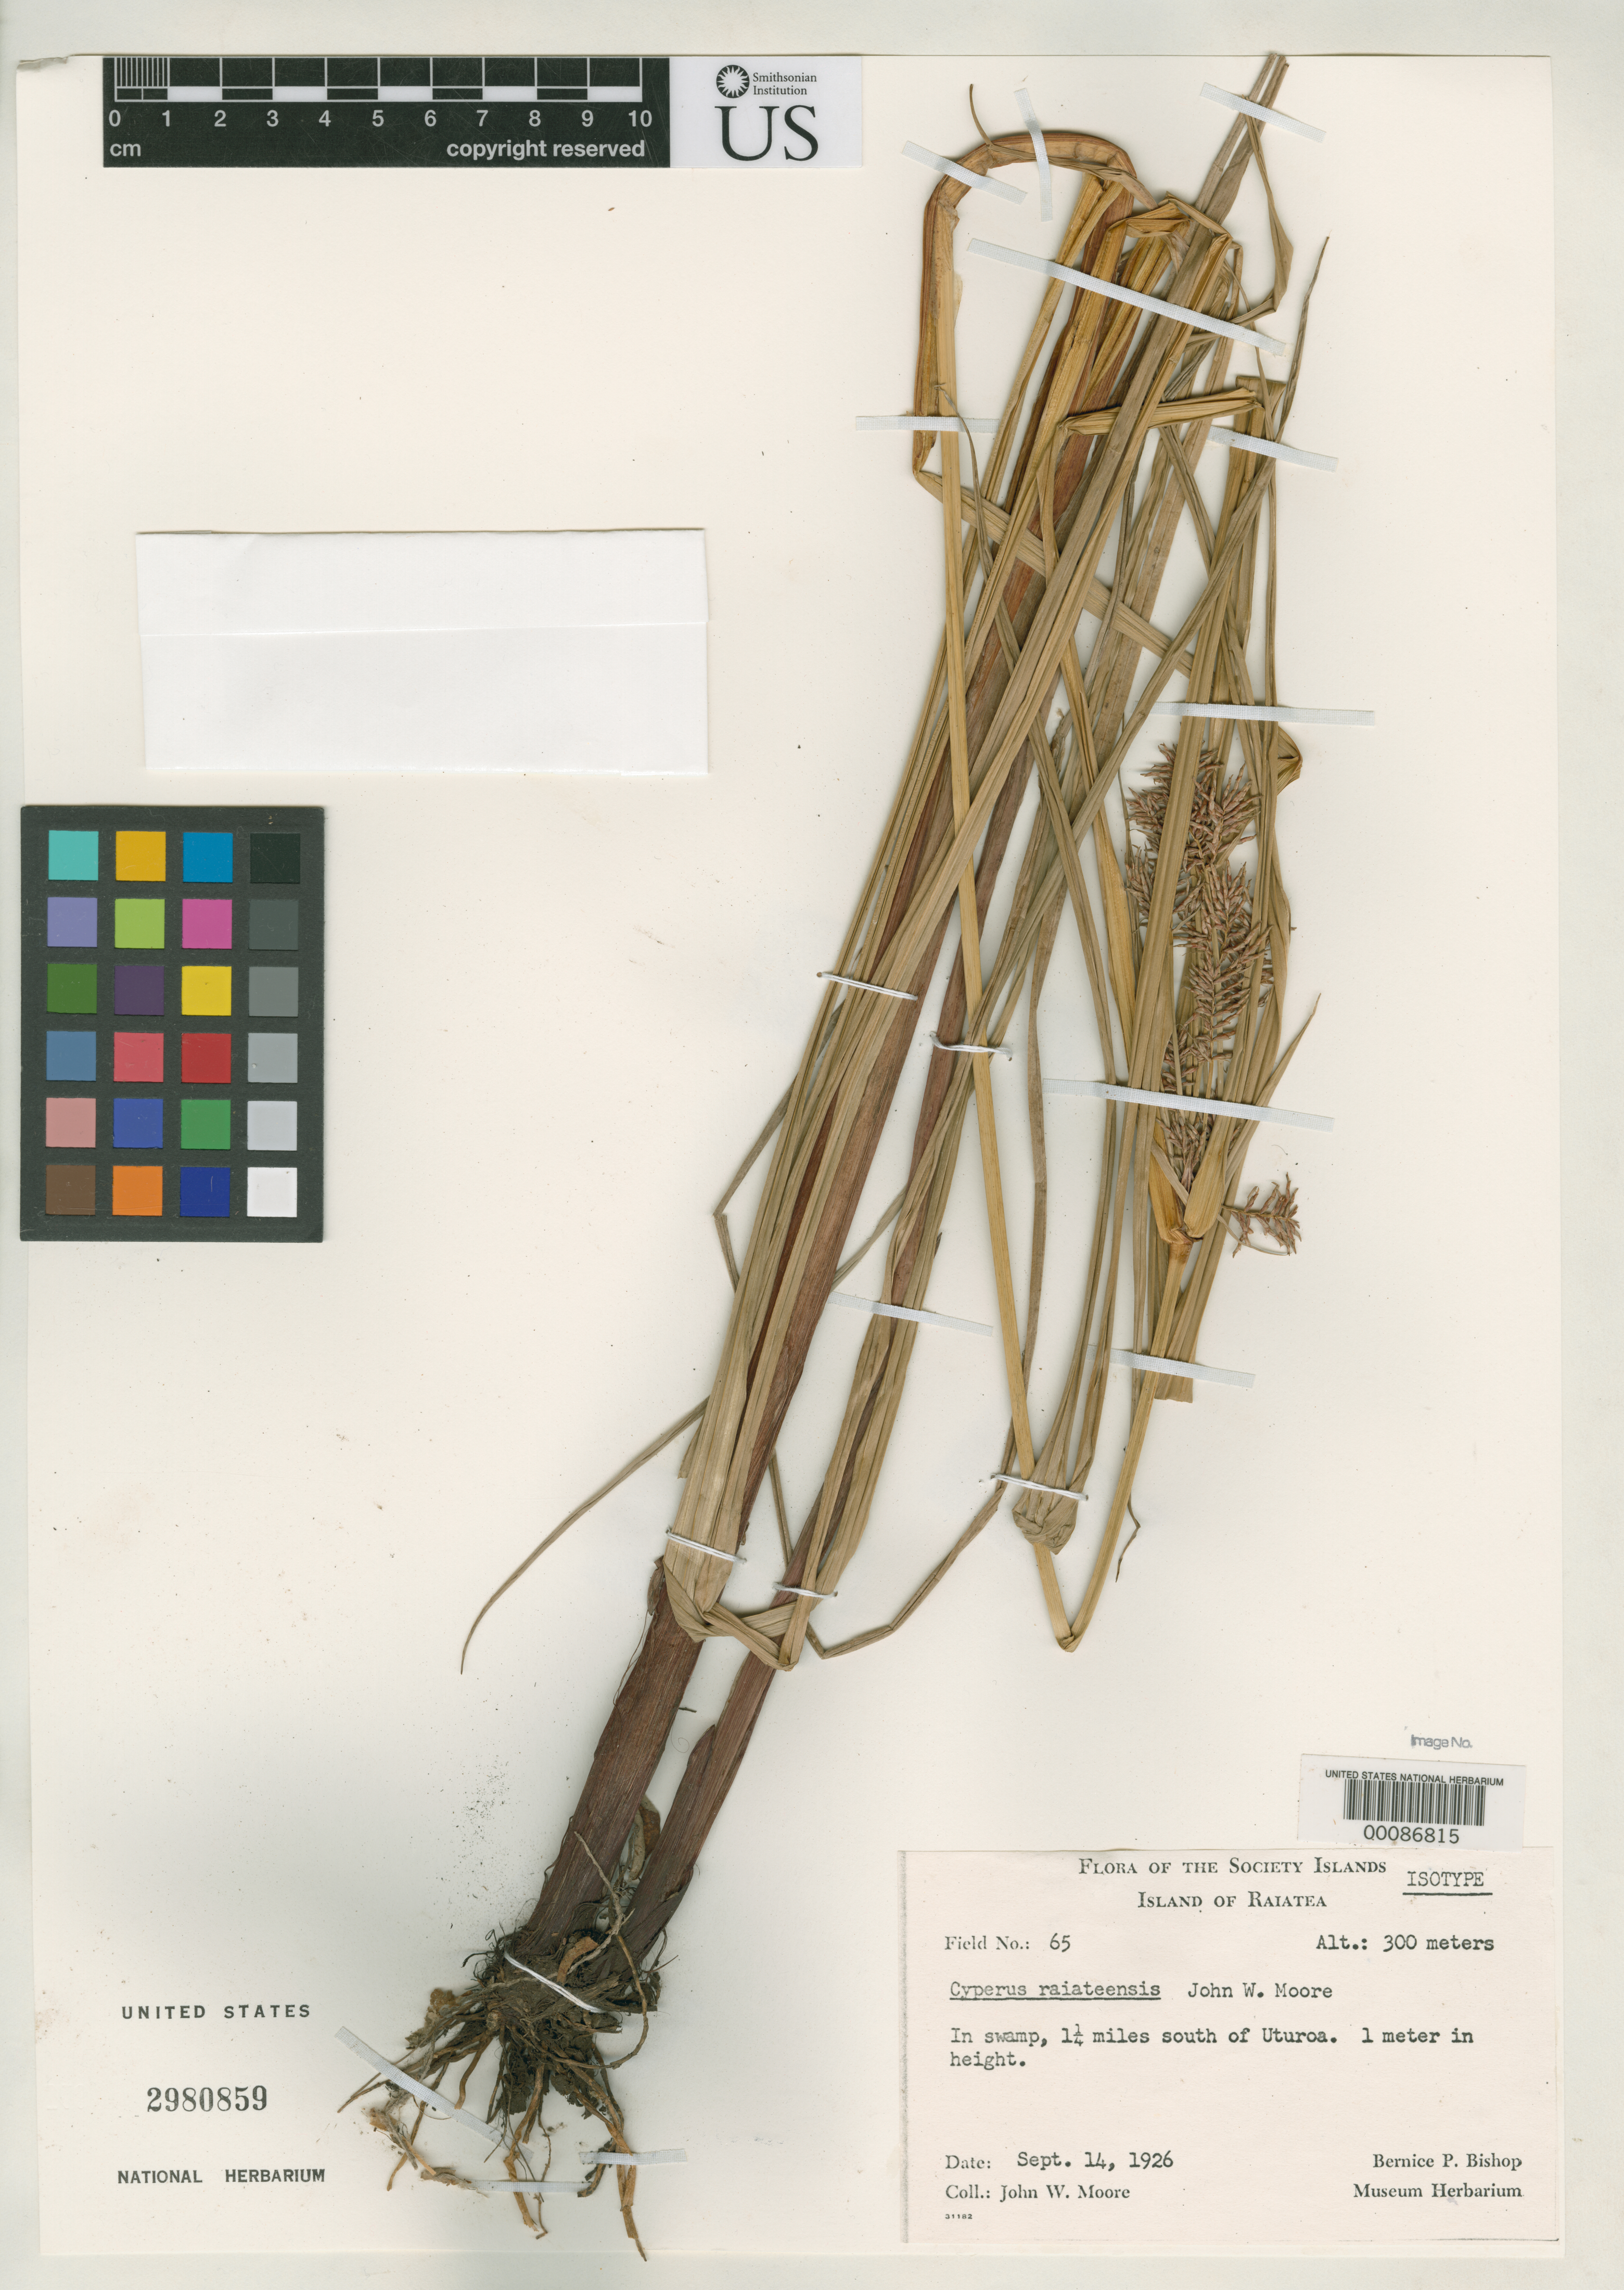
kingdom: Plantae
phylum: Tracheophyta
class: Liliopsida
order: Poales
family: Cyperaceae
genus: Cyperus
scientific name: Cyperus raiateensis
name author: J.W. Moore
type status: Isotype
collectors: J. W. Moore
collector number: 65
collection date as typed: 14 Sep 1926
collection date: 1926-09-14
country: French Polynesia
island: Raiatea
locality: Swamp, 1.25 mi S of Uturoa. [Society Is.]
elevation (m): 300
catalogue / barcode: US 2980859